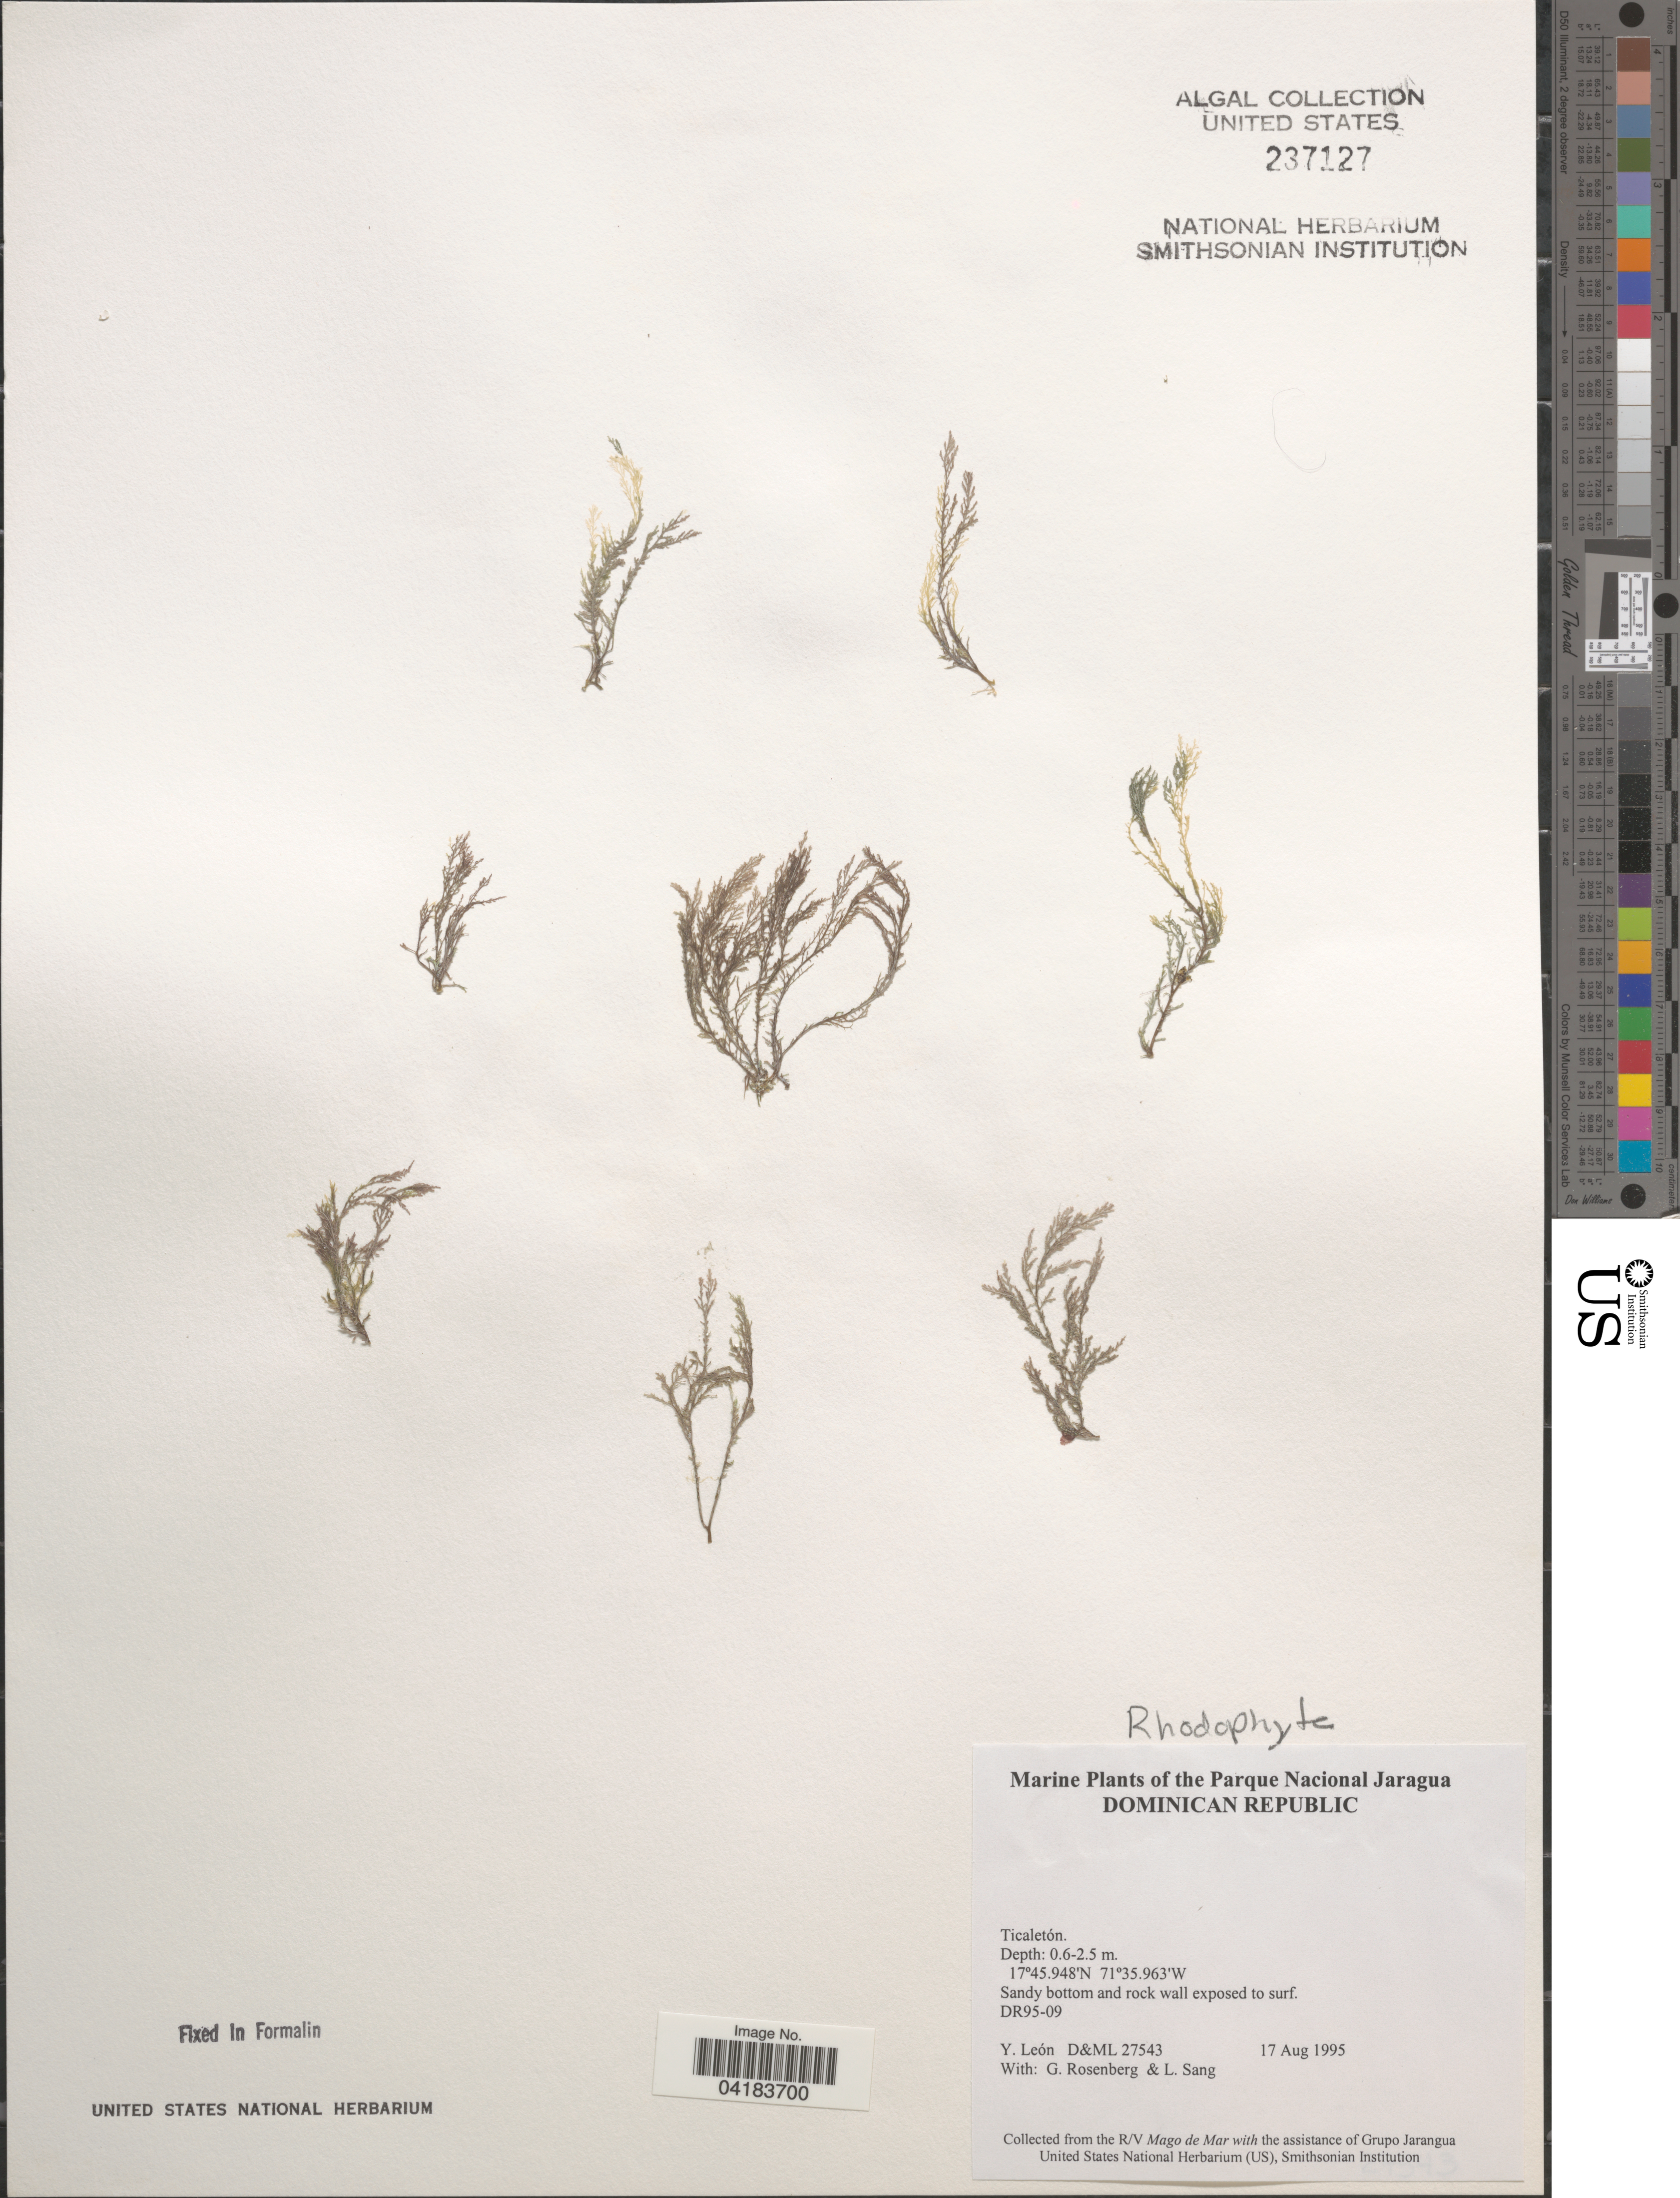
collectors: Y. León, G. Rosenberg & L. Sang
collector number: D&Ml27543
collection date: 1995-08-17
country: Dominican Republic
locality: The Parque Nacional Jaragua. Ticaletón.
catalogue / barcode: US 237127